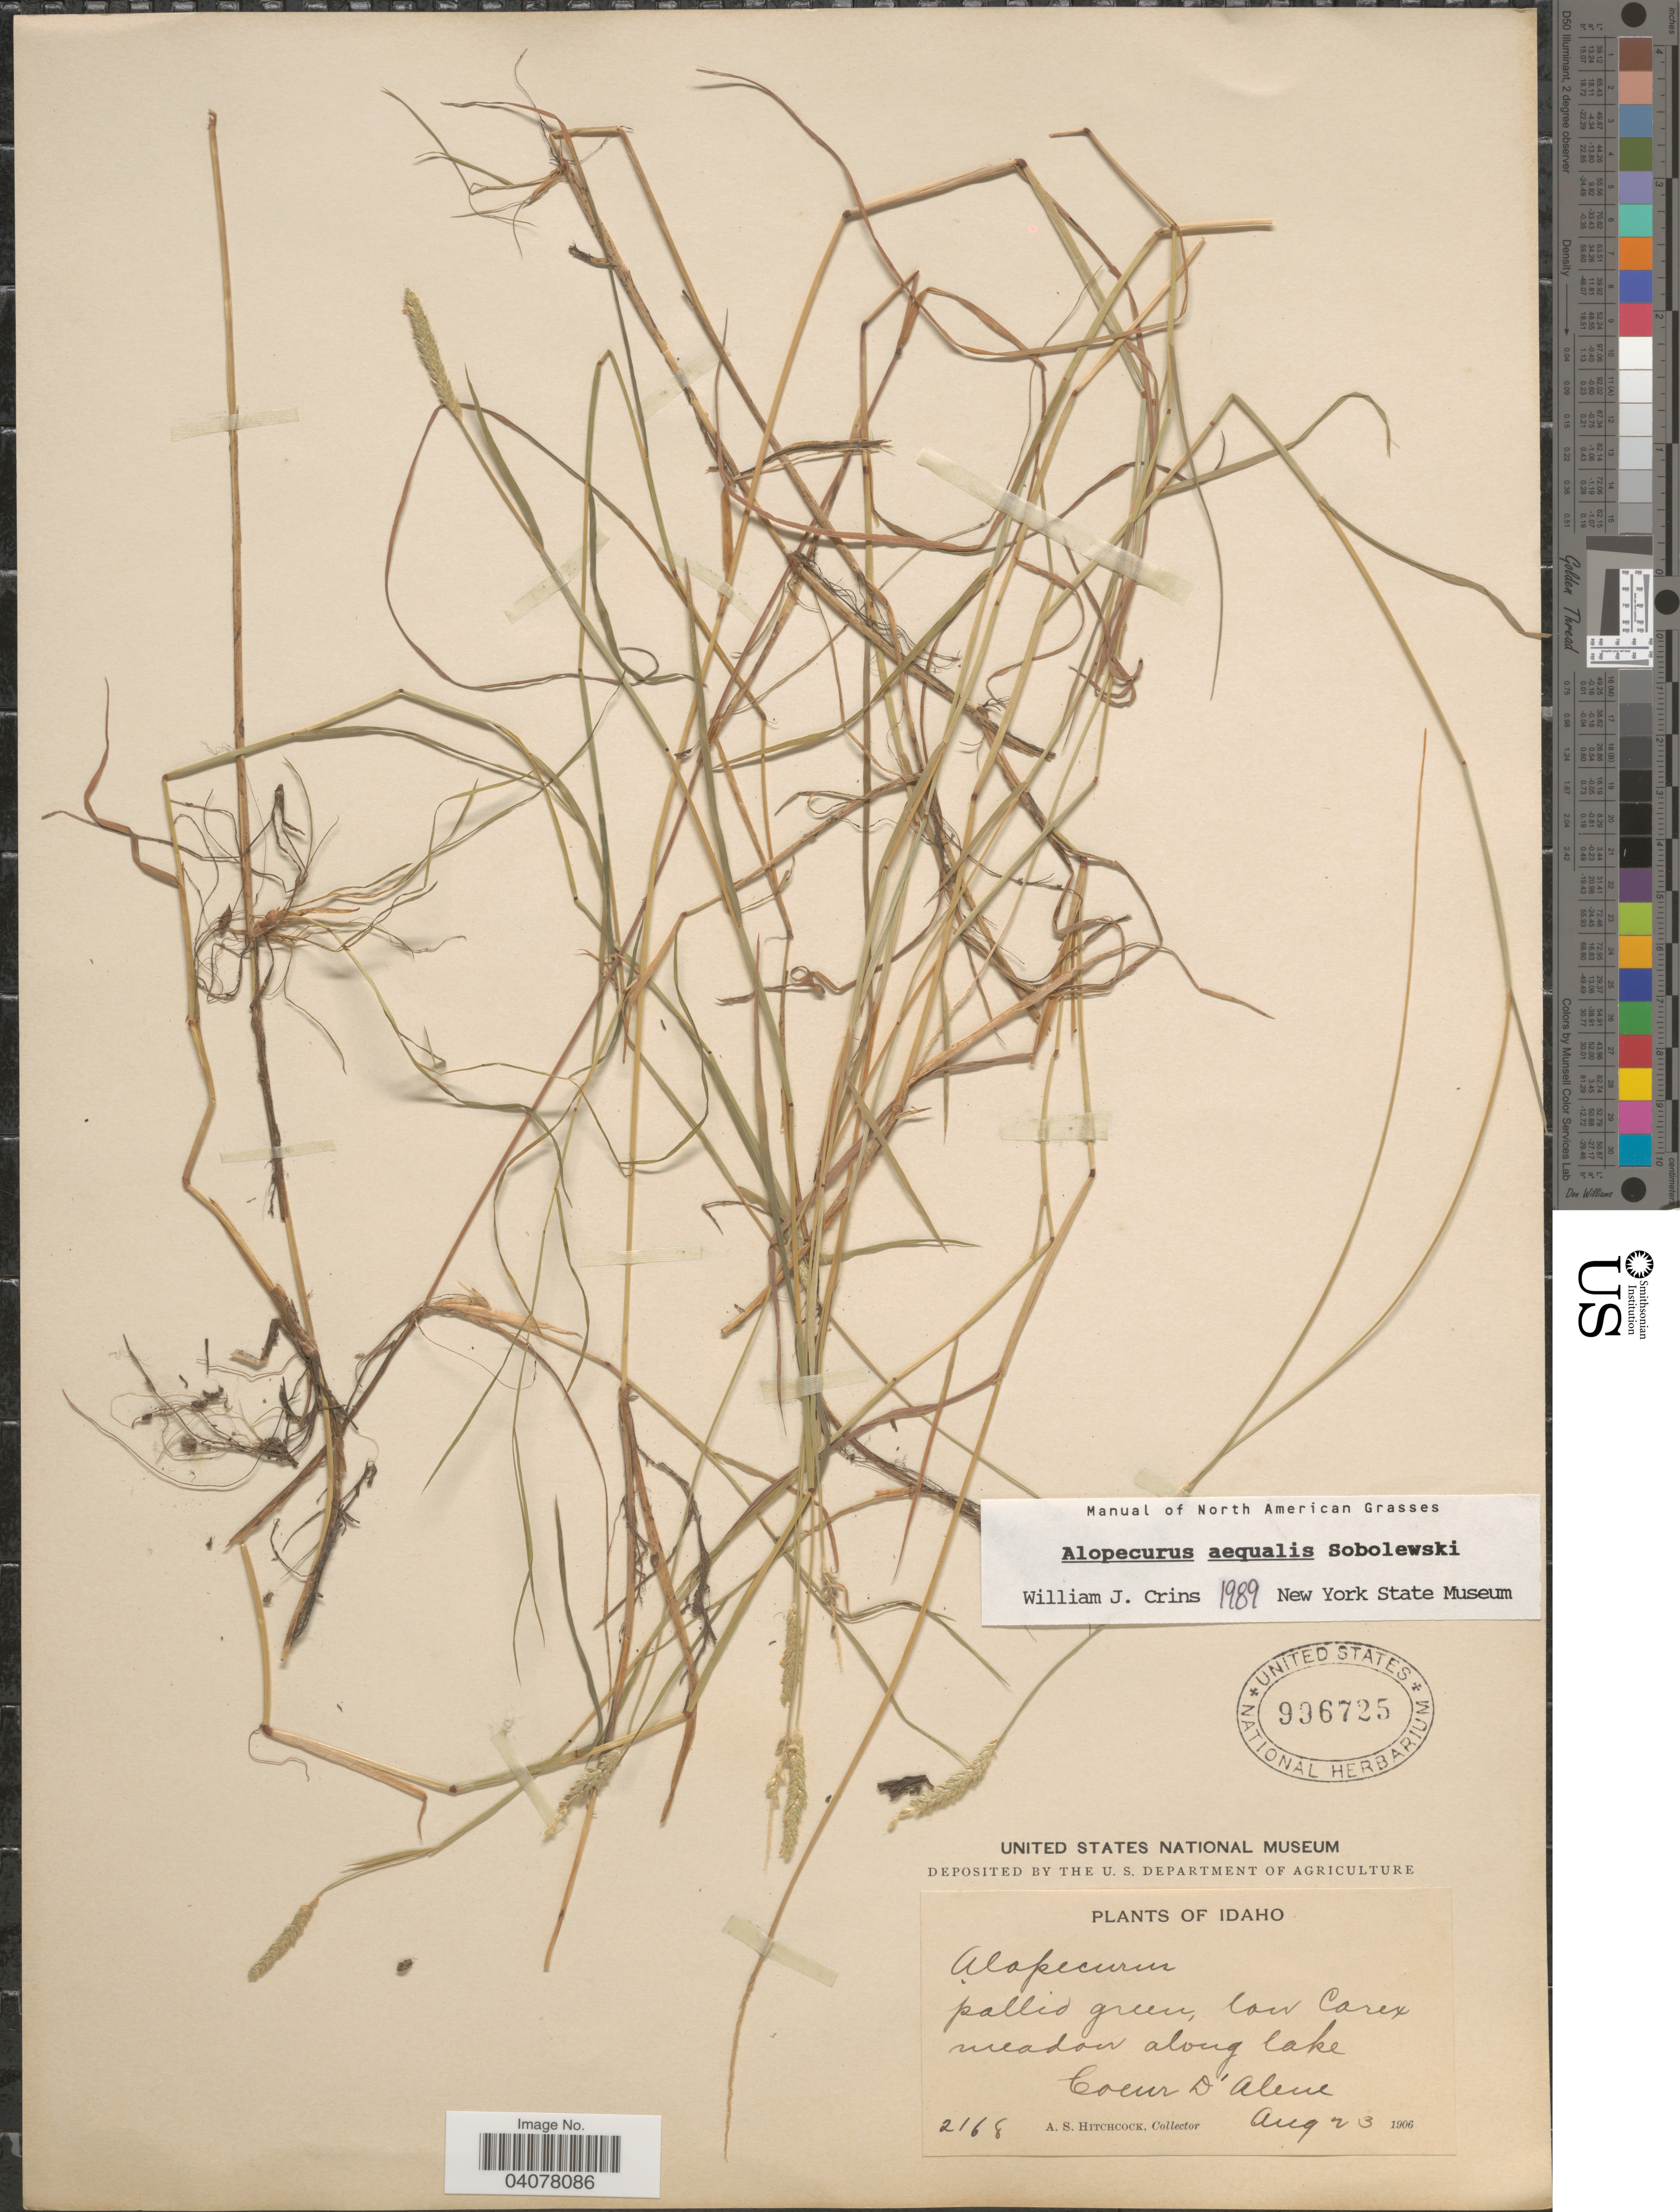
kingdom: Plantae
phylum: Tracheophyta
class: Liliopsida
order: Poales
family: Poaceae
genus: Alopecurus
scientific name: Alopecurus aequalis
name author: Sobol.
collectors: A. S. Hitchcock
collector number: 2168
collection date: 1906-08-23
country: United States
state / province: Idaho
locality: Coeur D'Alene.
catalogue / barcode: US 996725